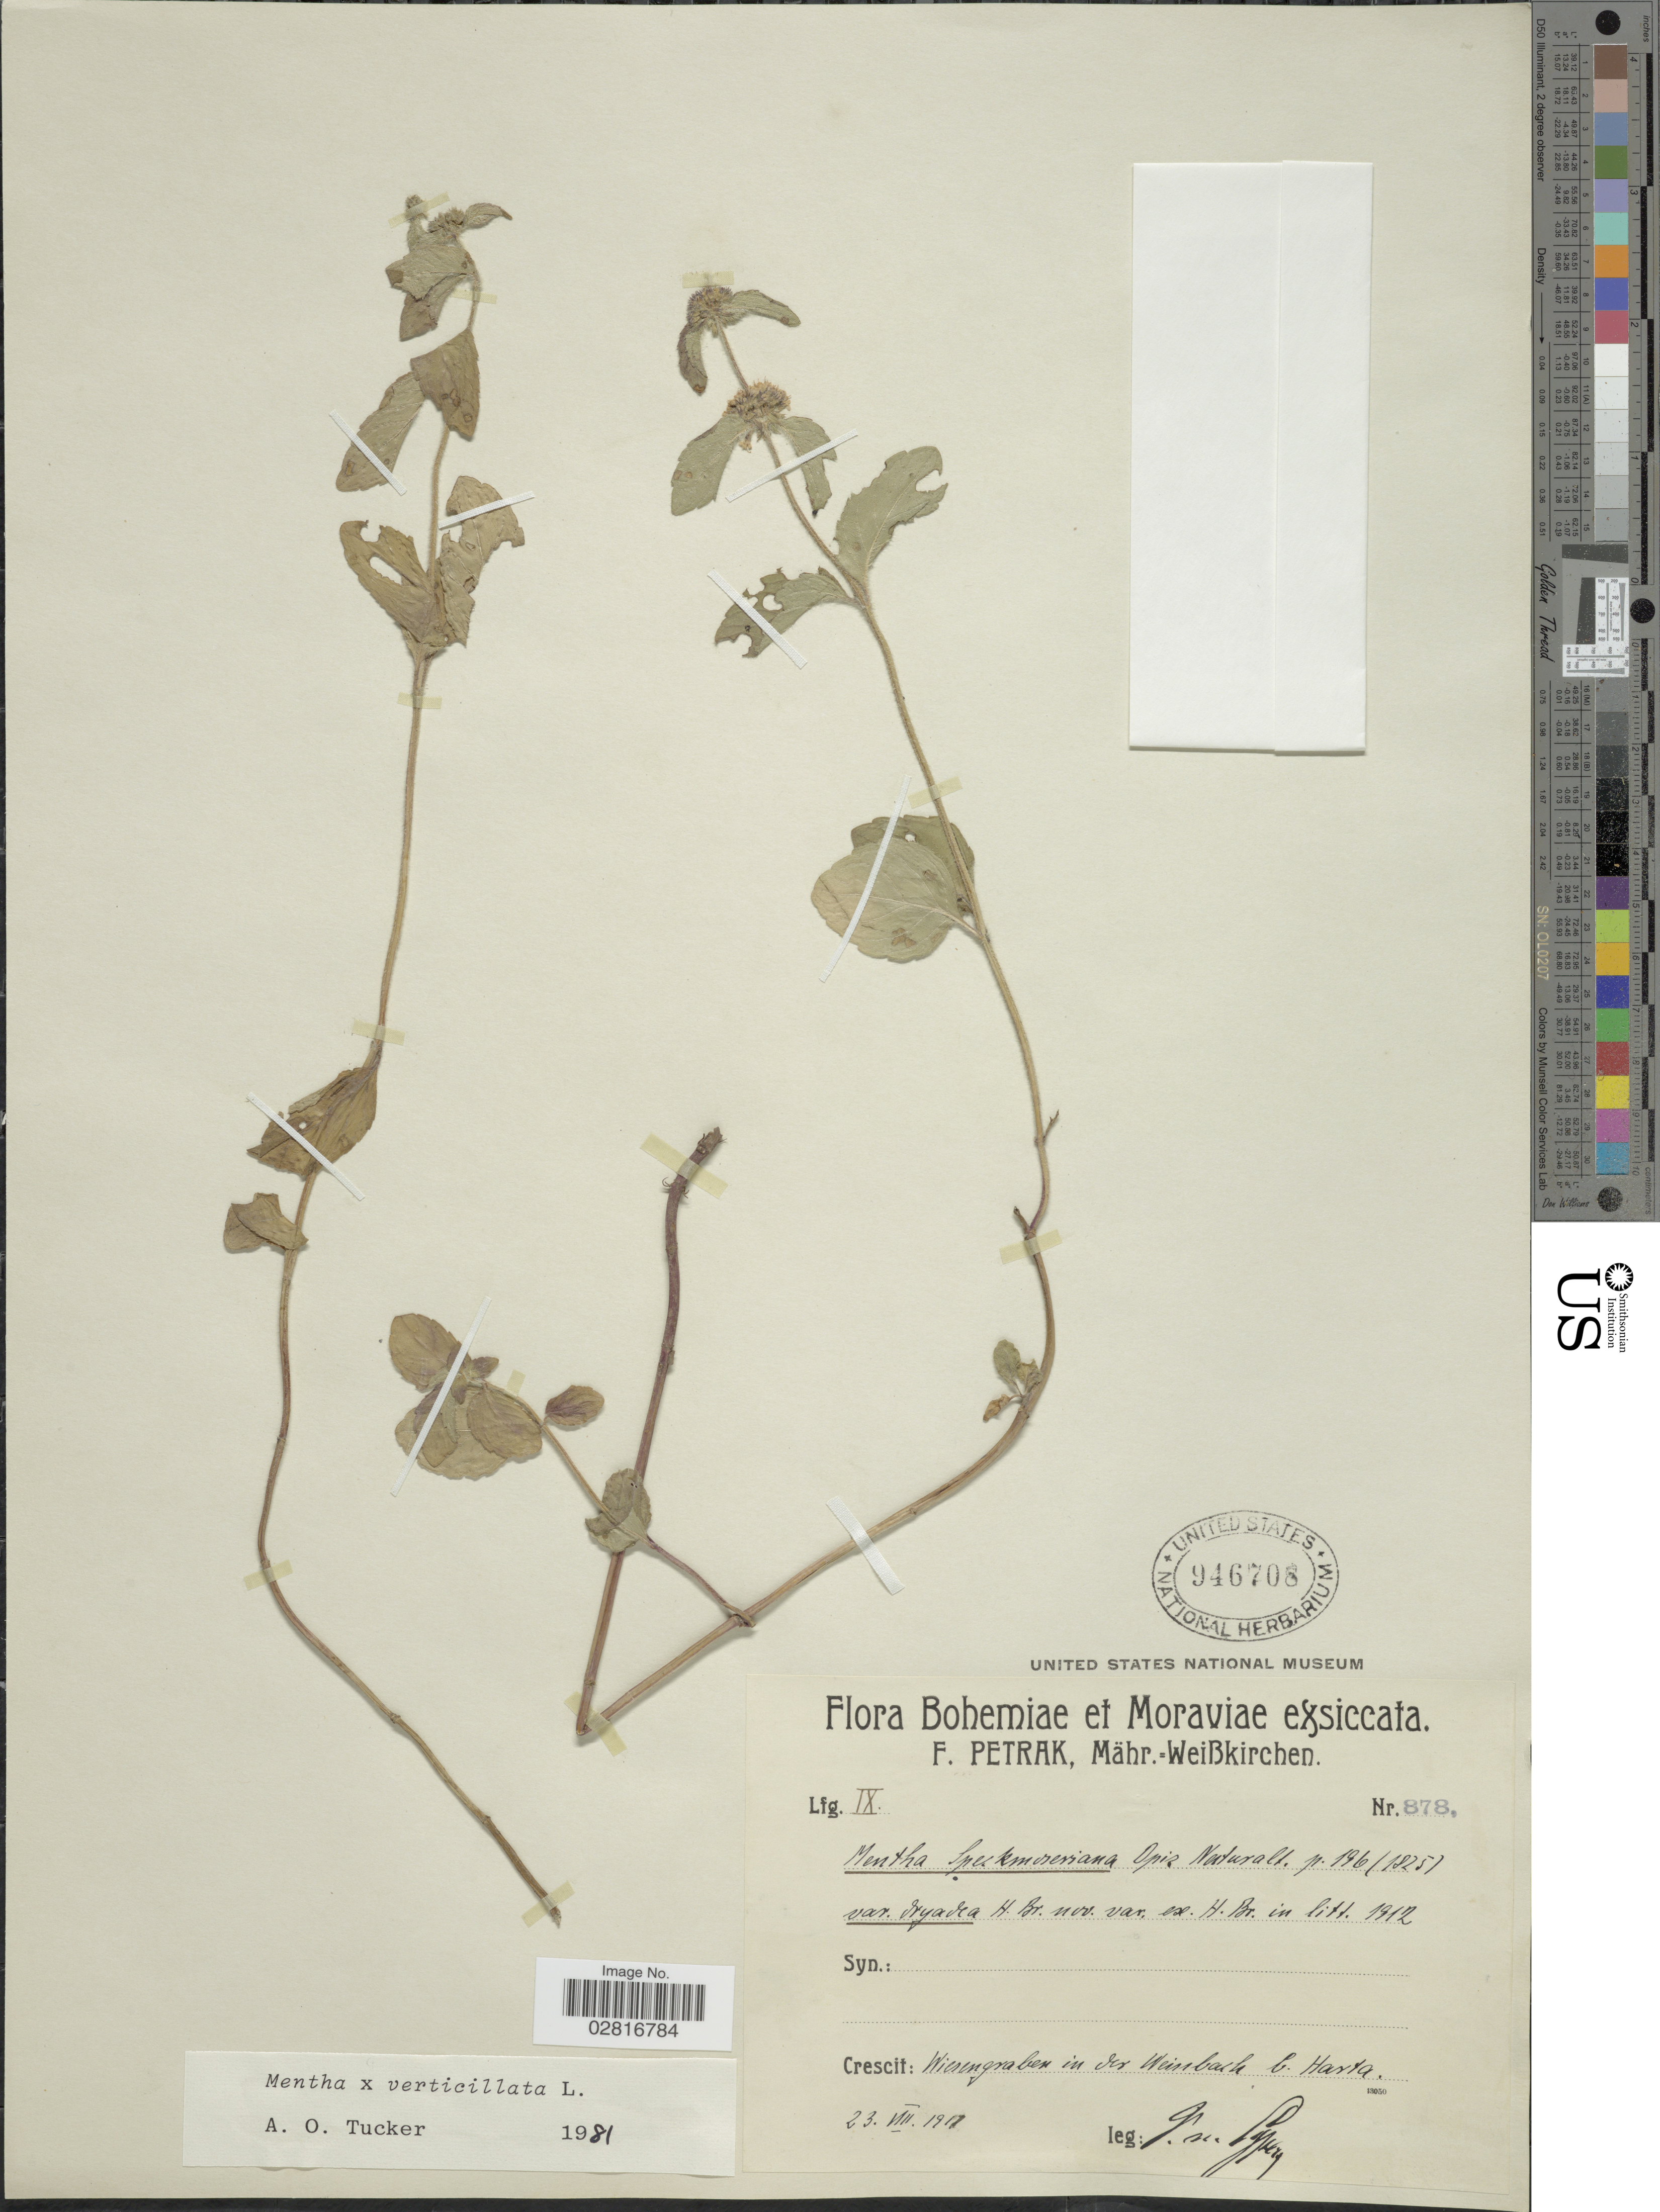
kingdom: Plantae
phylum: Tracheophyta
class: Magnoliopsida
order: Lamiales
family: Lamiaceae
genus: Mentha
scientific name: Mentha x verticillata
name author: L.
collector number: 878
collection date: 1917-08-23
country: Germany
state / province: Sachsen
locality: Bohemiae et Moraviae, Wiesengraben in der weinbach b. Harta.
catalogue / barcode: US 946708